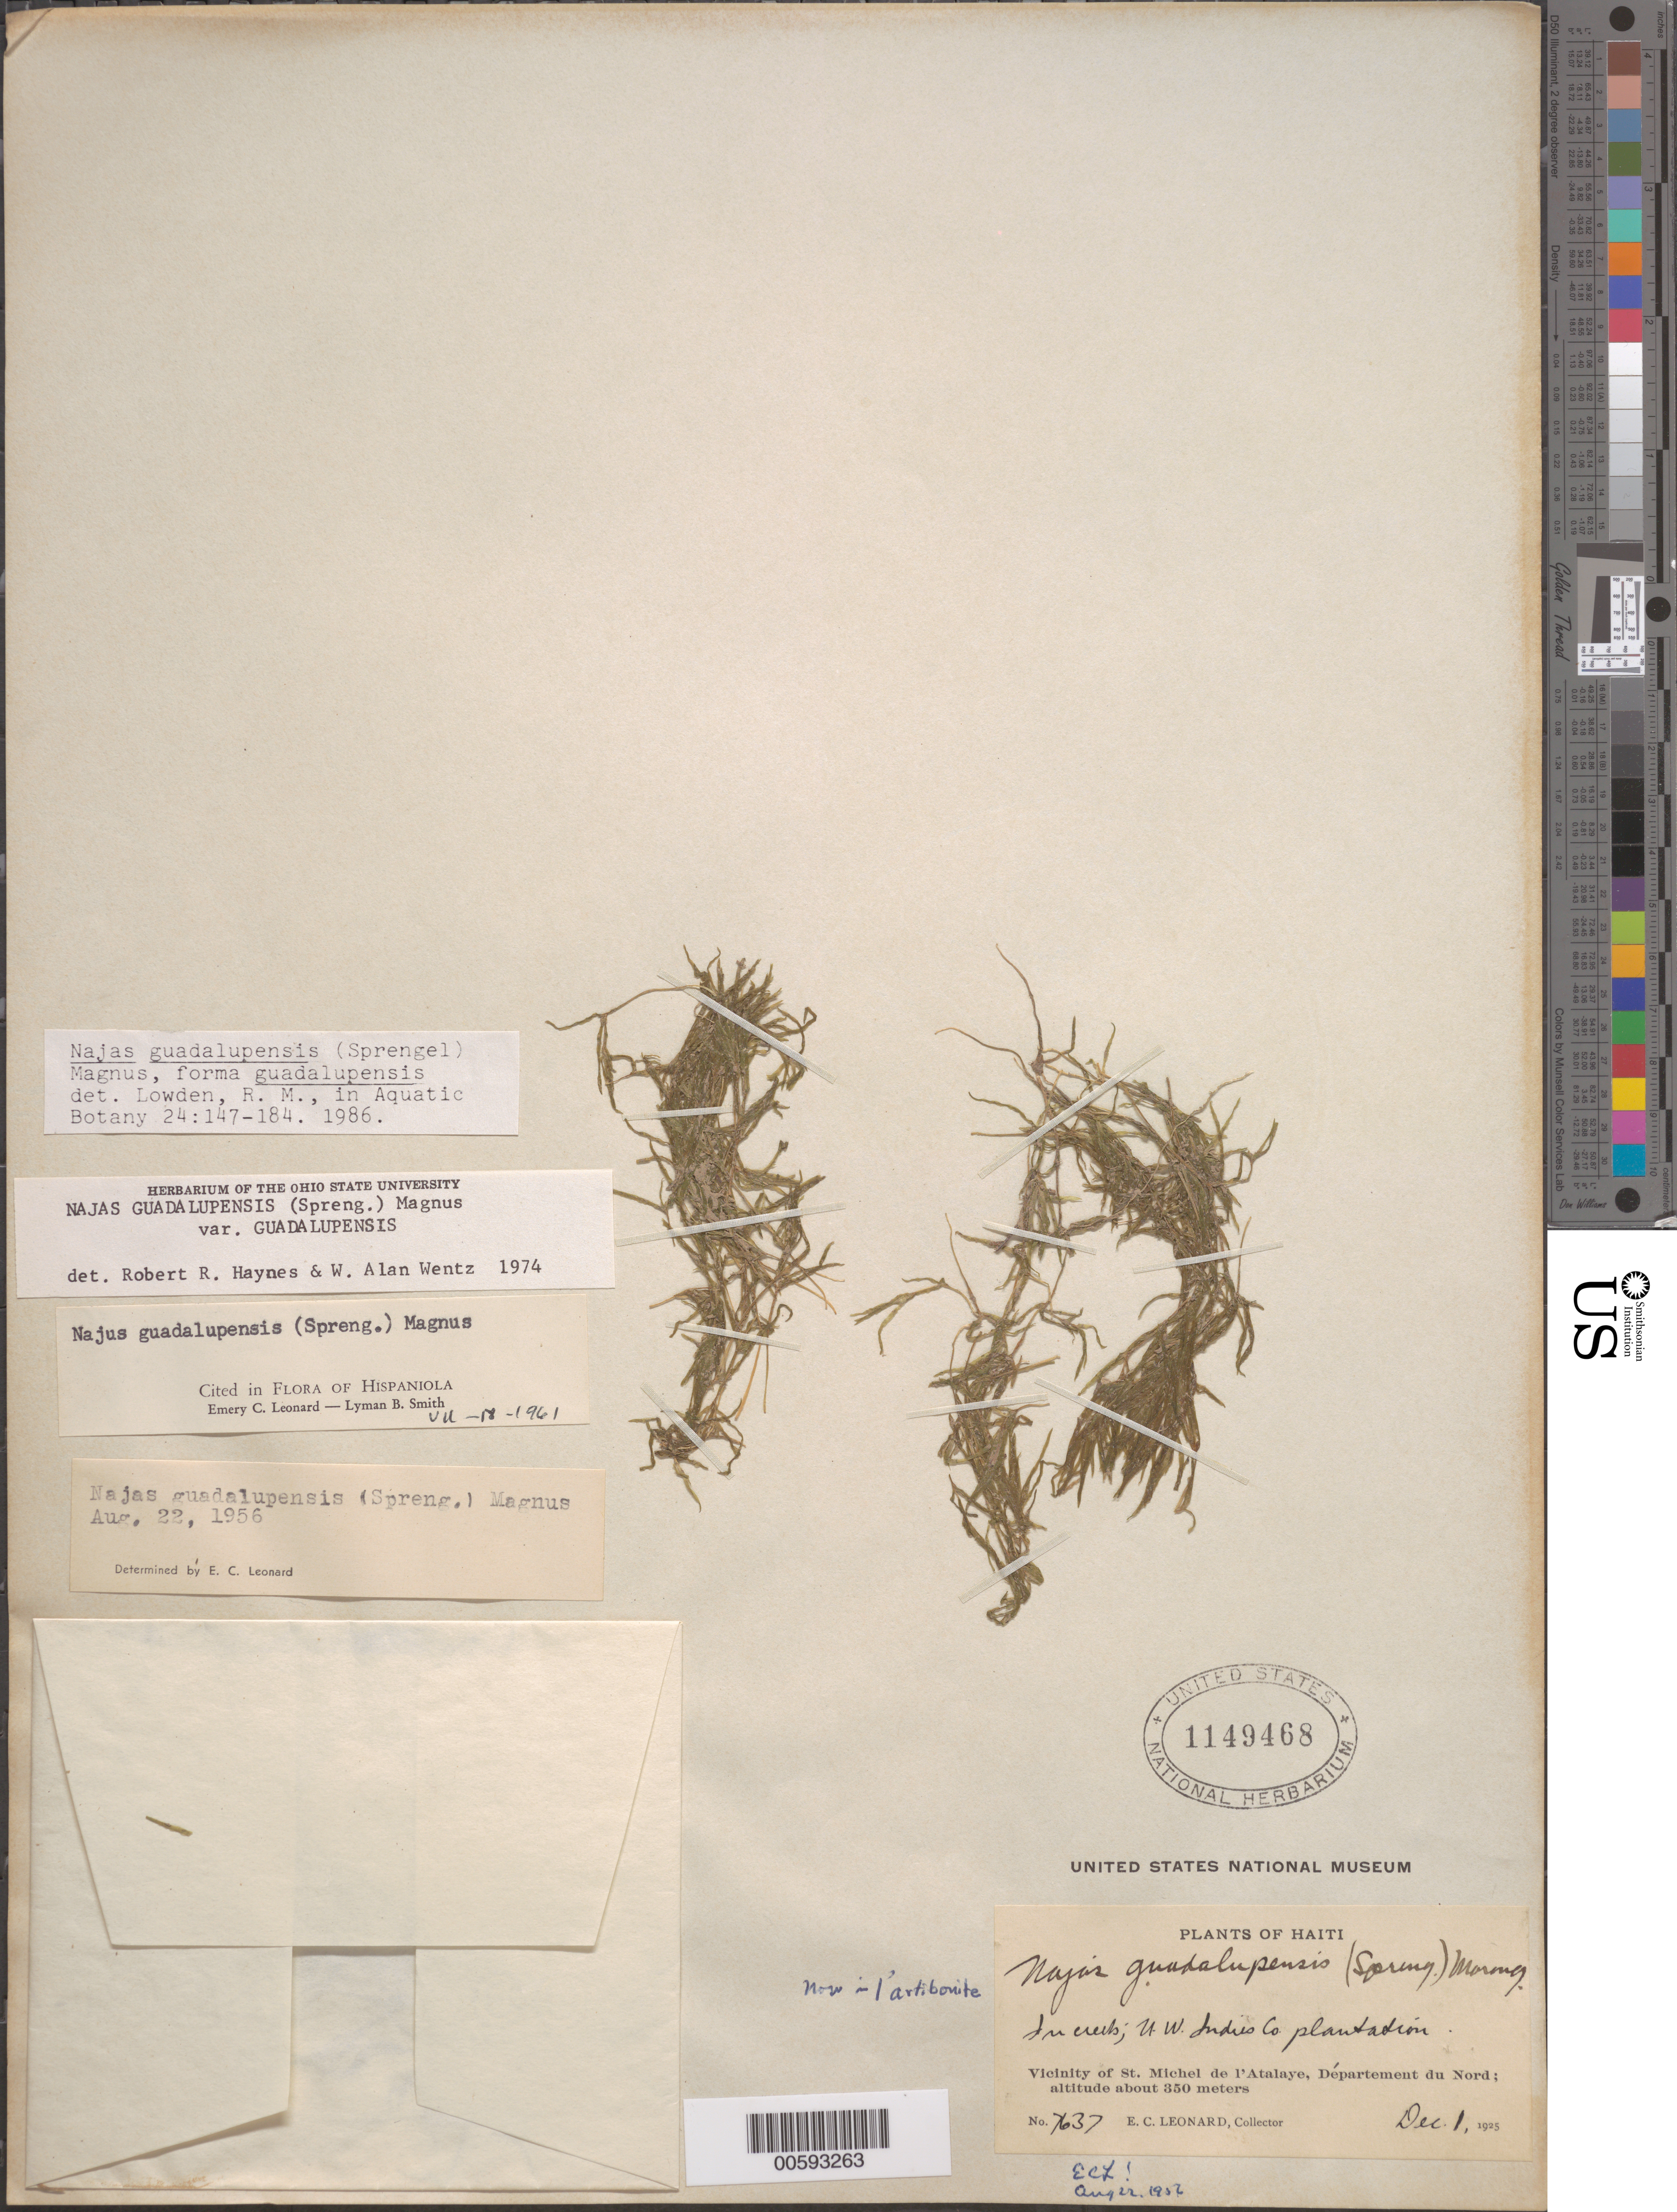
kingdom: Plantae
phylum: Tracheophyta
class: Liliopsida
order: Alismatales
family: Hydrocharitaceae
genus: Najas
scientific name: Najas guadalupensis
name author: (Spreng.) Magnus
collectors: E. C. Leonard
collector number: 7637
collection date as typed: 01 Dec 1925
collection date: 1925-12-01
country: Haiti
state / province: Nord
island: Hispaniola Island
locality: St. Michel de l'Atalaye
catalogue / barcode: US 1149468